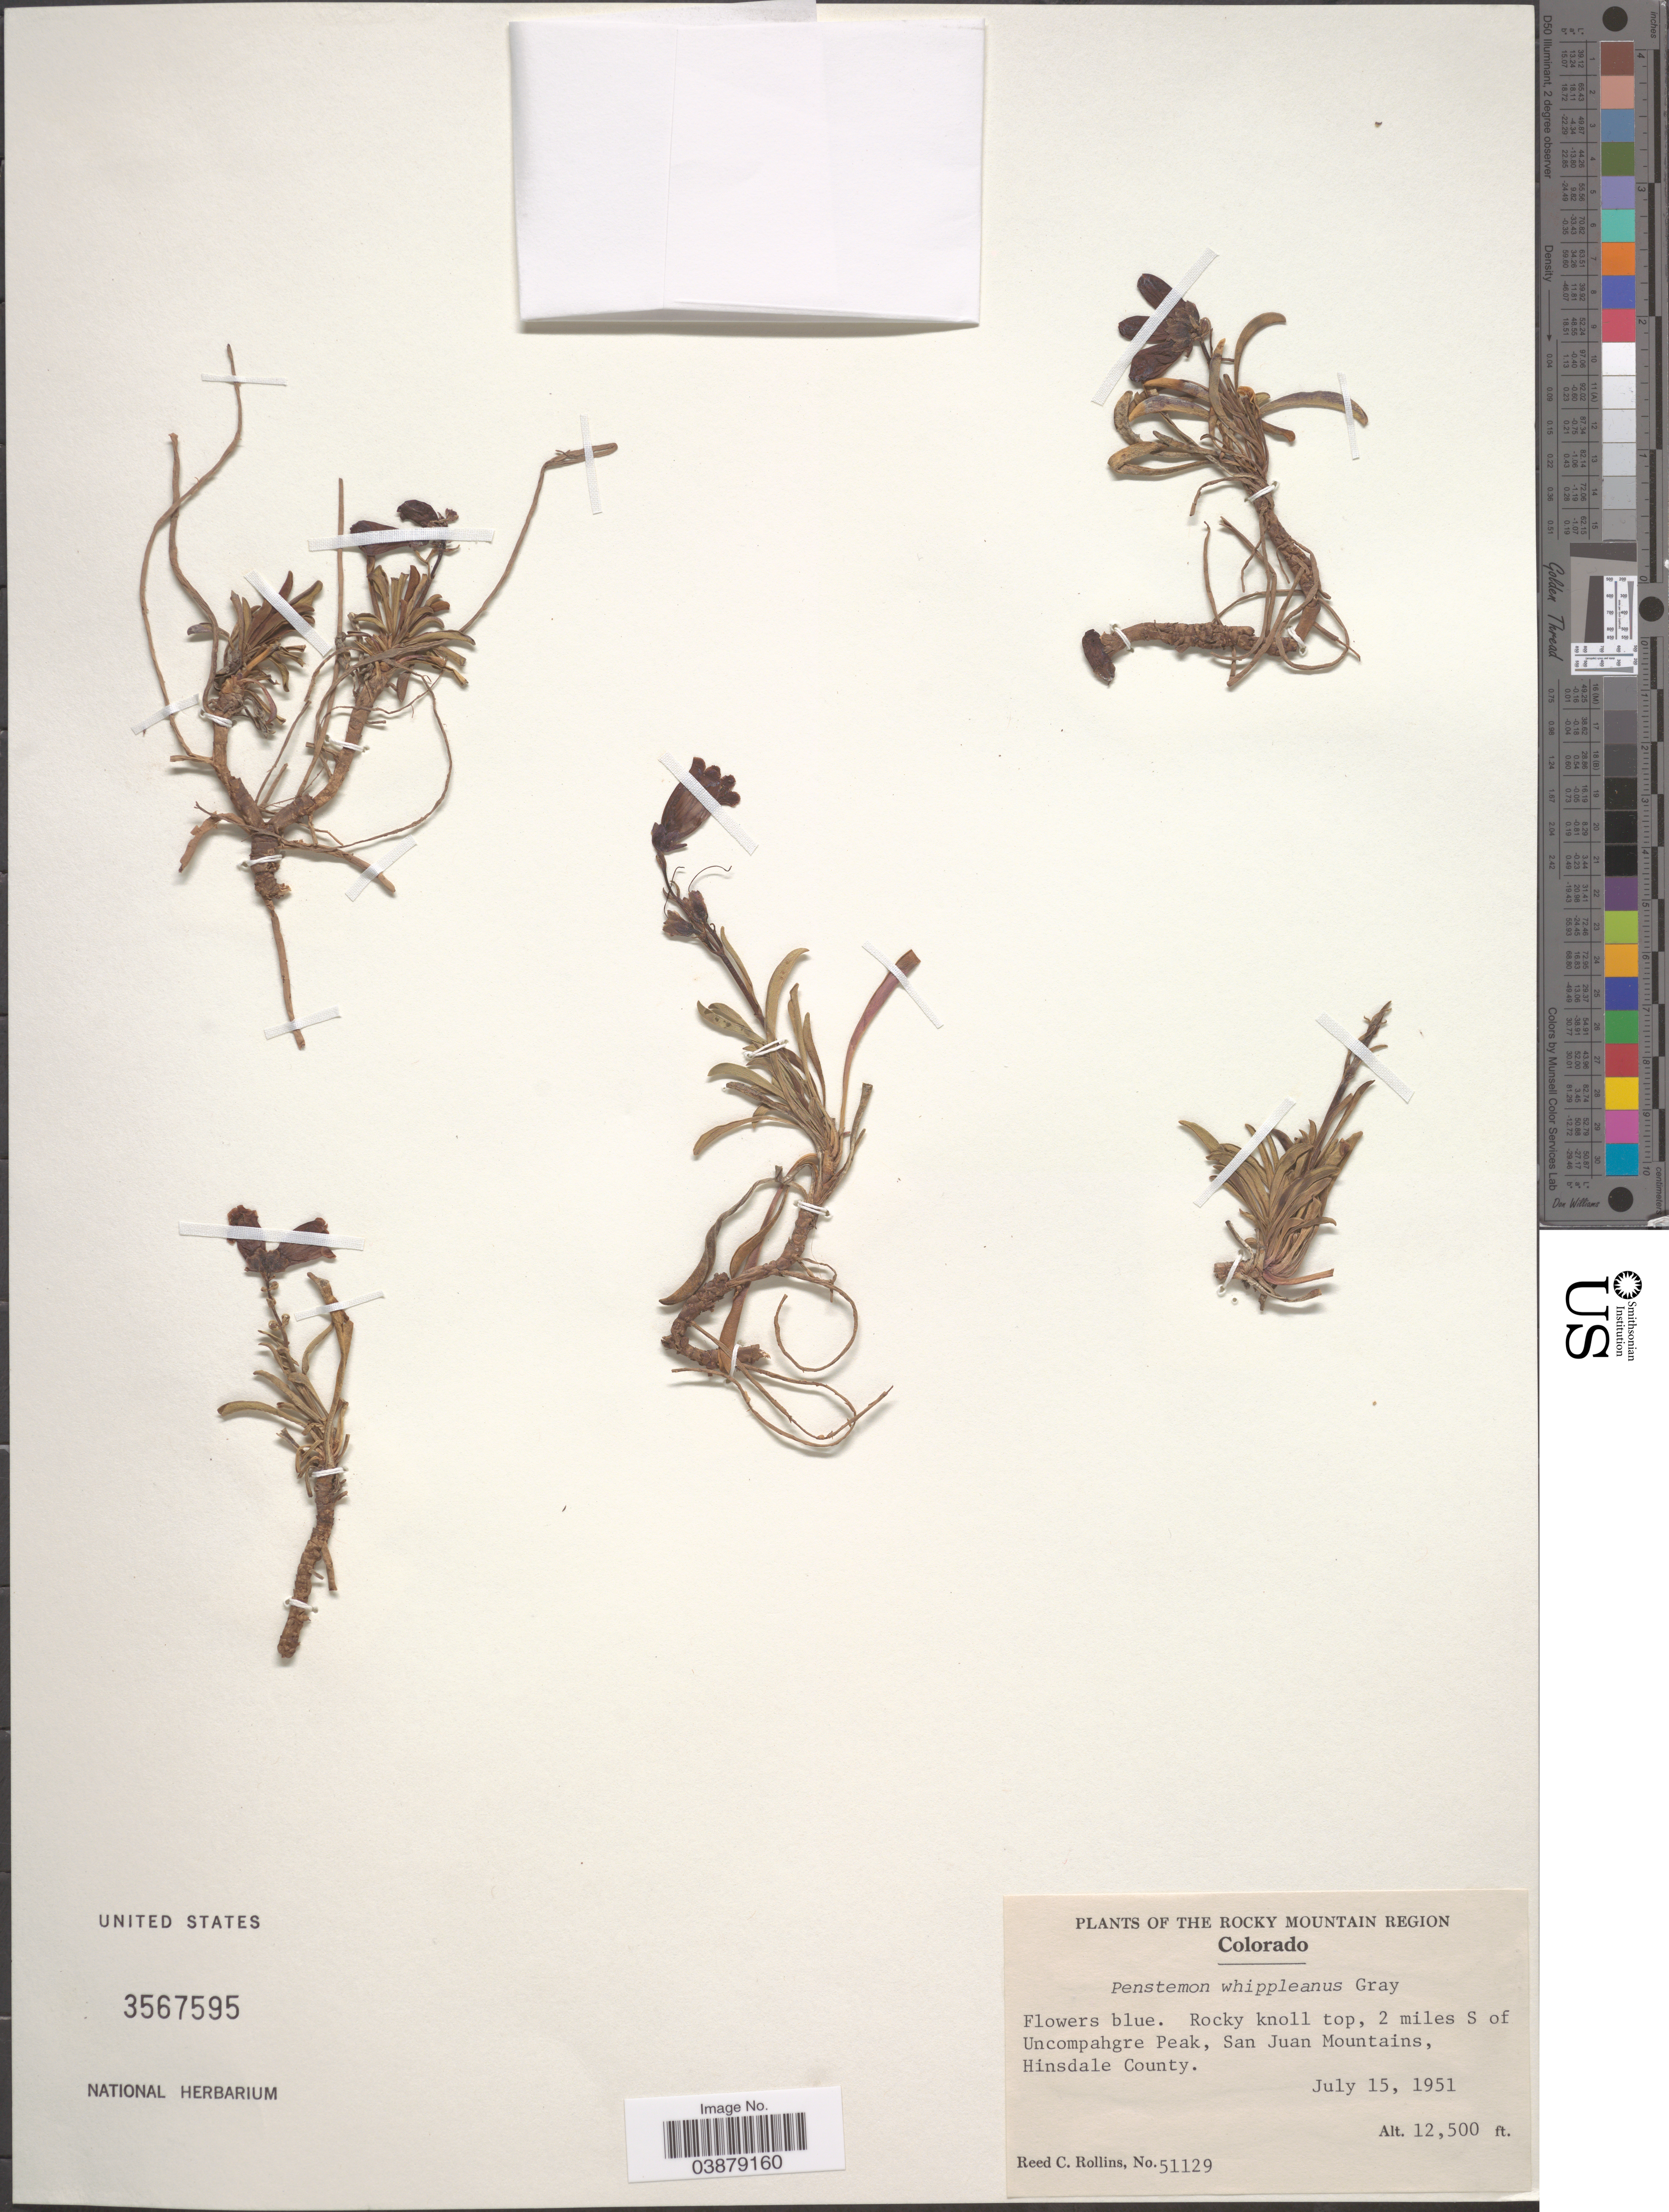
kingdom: Plantae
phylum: Tracheophyta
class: Magnoliopsida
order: Lamiales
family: Plantaginaceae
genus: Penstemon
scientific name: Penstemon whippleanus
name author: A. Gray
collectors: R. C. Rollins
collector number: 51129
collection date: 1951-07-15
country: United States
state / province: Colorado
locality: Rocky Mountain Region. 2 miles S of Uncompahgre Peak, San Juan Mountains, Hinsdale County.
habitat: rocky knoll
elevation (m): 3810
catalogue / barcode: US 3567595